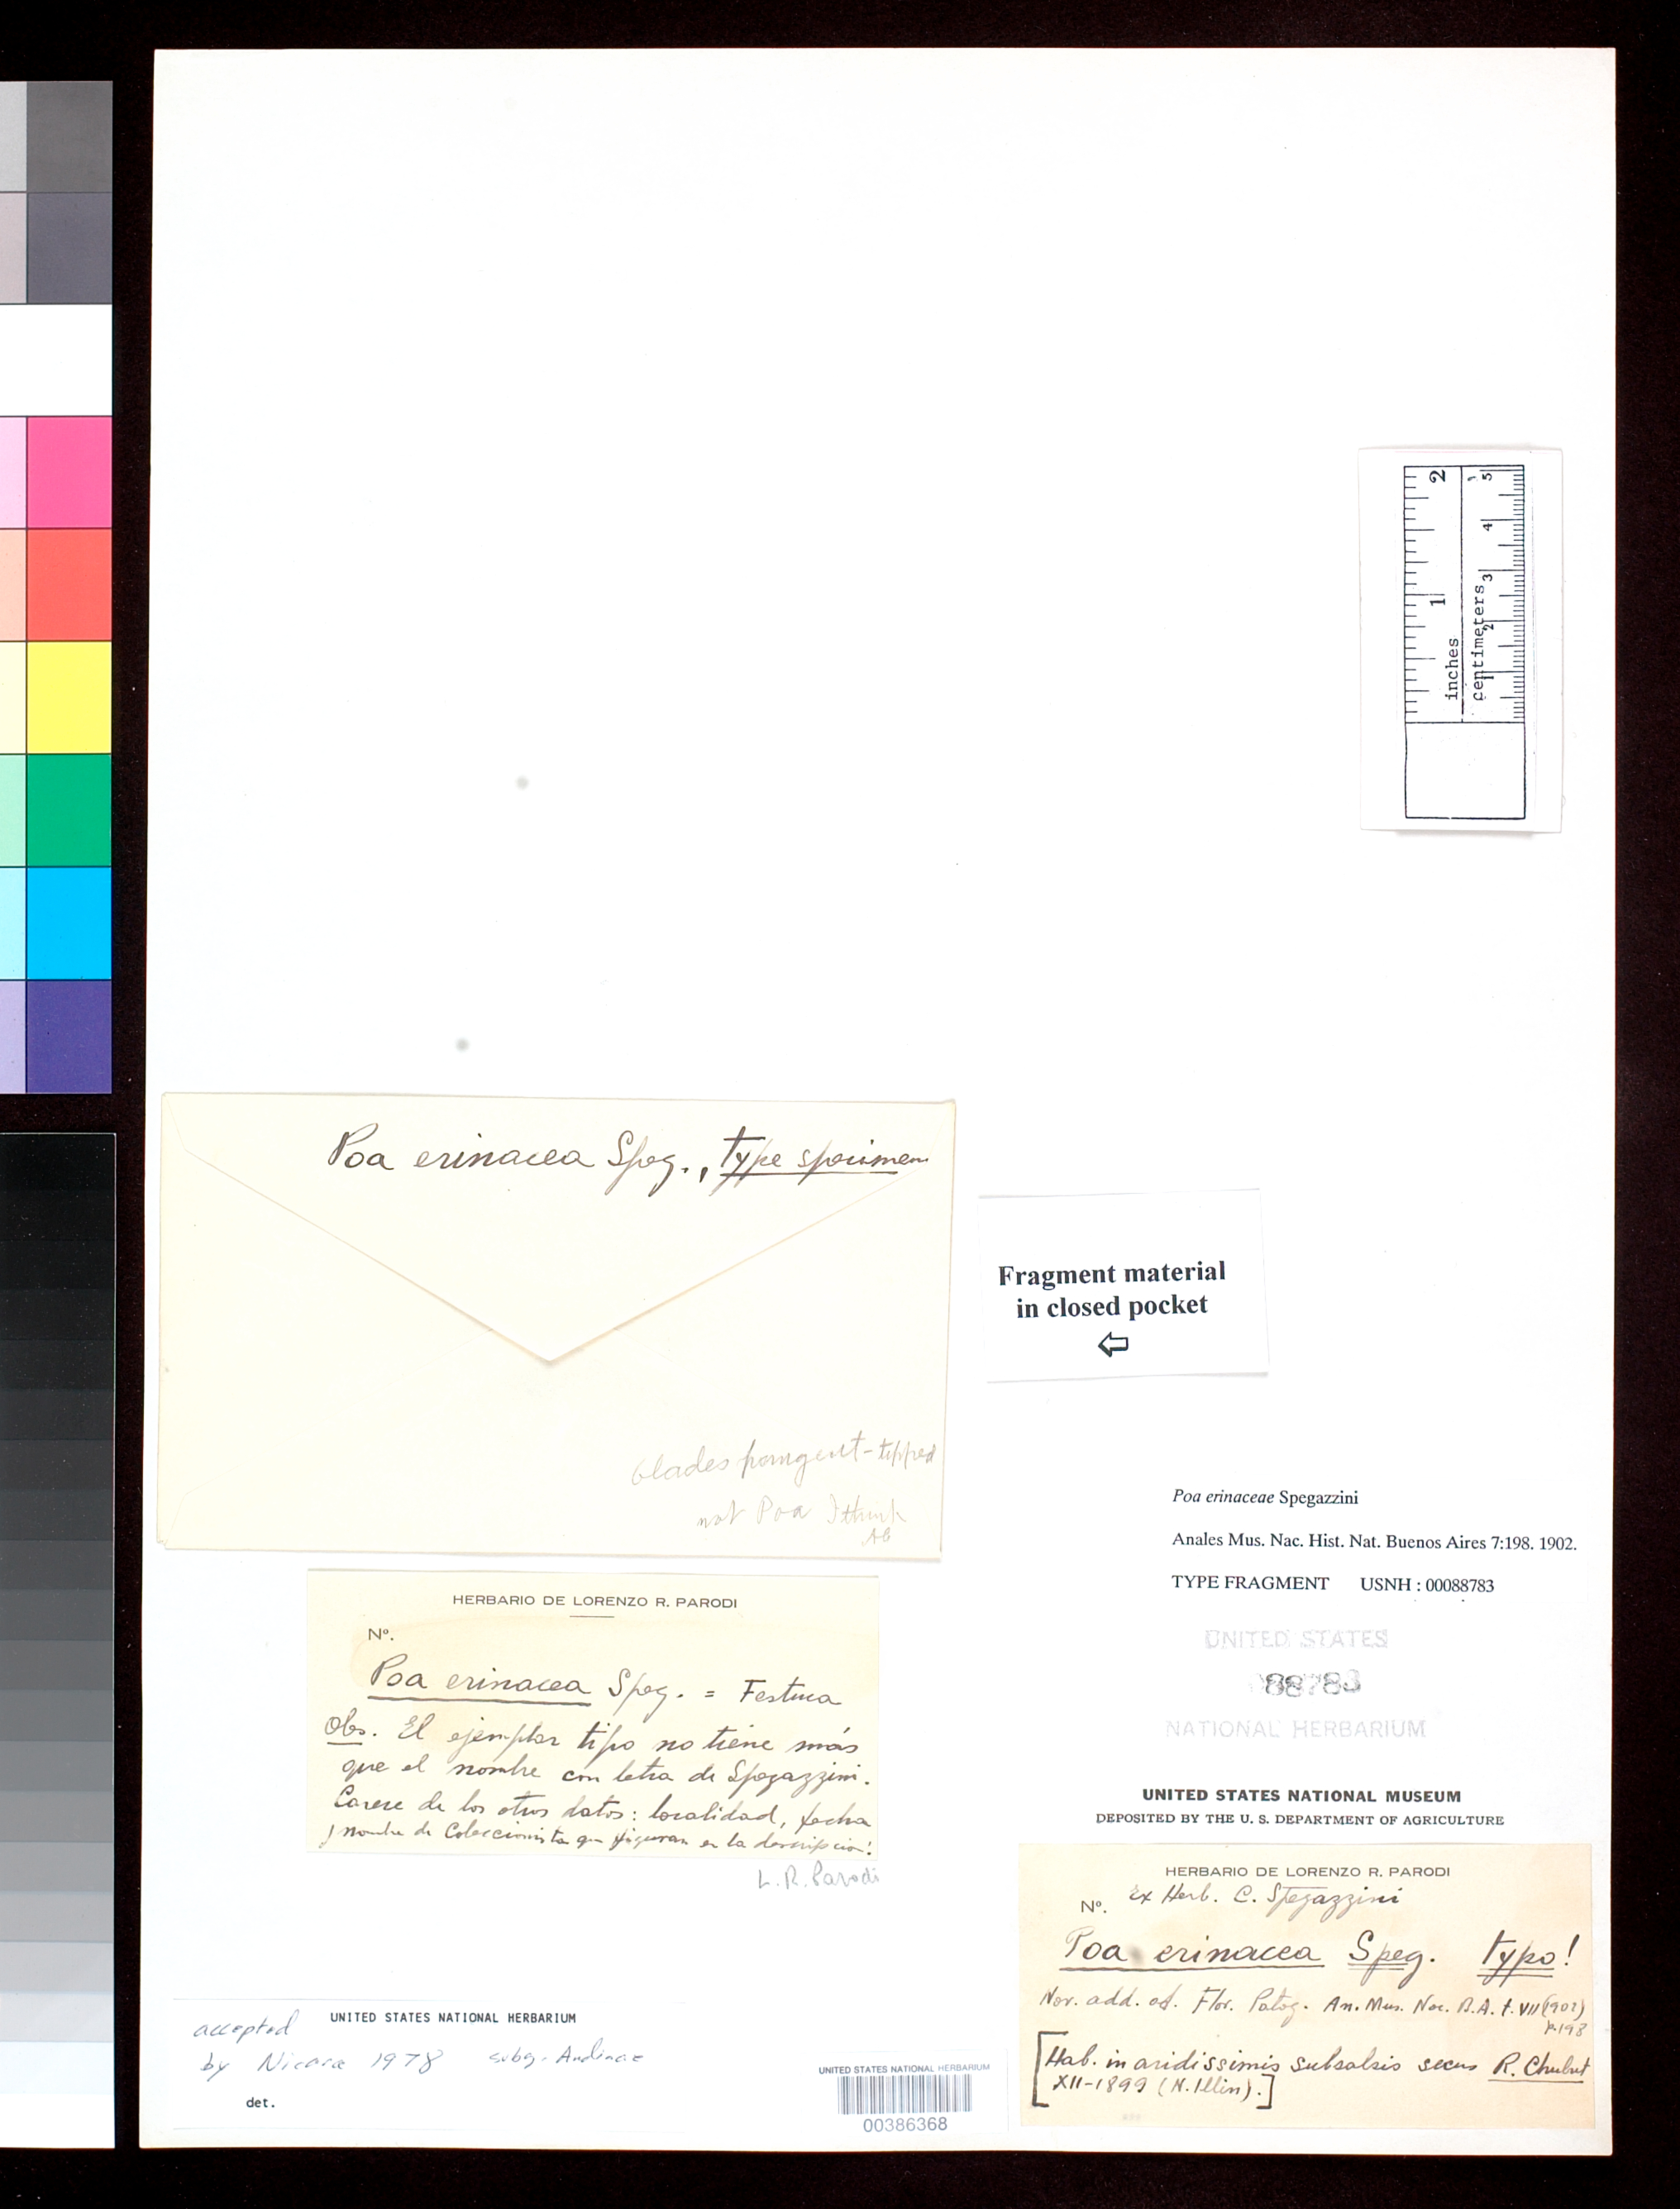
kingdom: Plantae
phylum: Tracheophyta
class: Liliopsida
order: Poales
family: Poaceae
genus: Poa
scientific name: Poa erinacea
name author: Speg.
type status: Type Fragment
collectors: C. L. Spegazzini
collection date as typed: Dec 1899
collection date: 1899-12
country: Argentina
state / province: Chubut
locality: Rio Chubut.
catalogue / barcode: US 88783